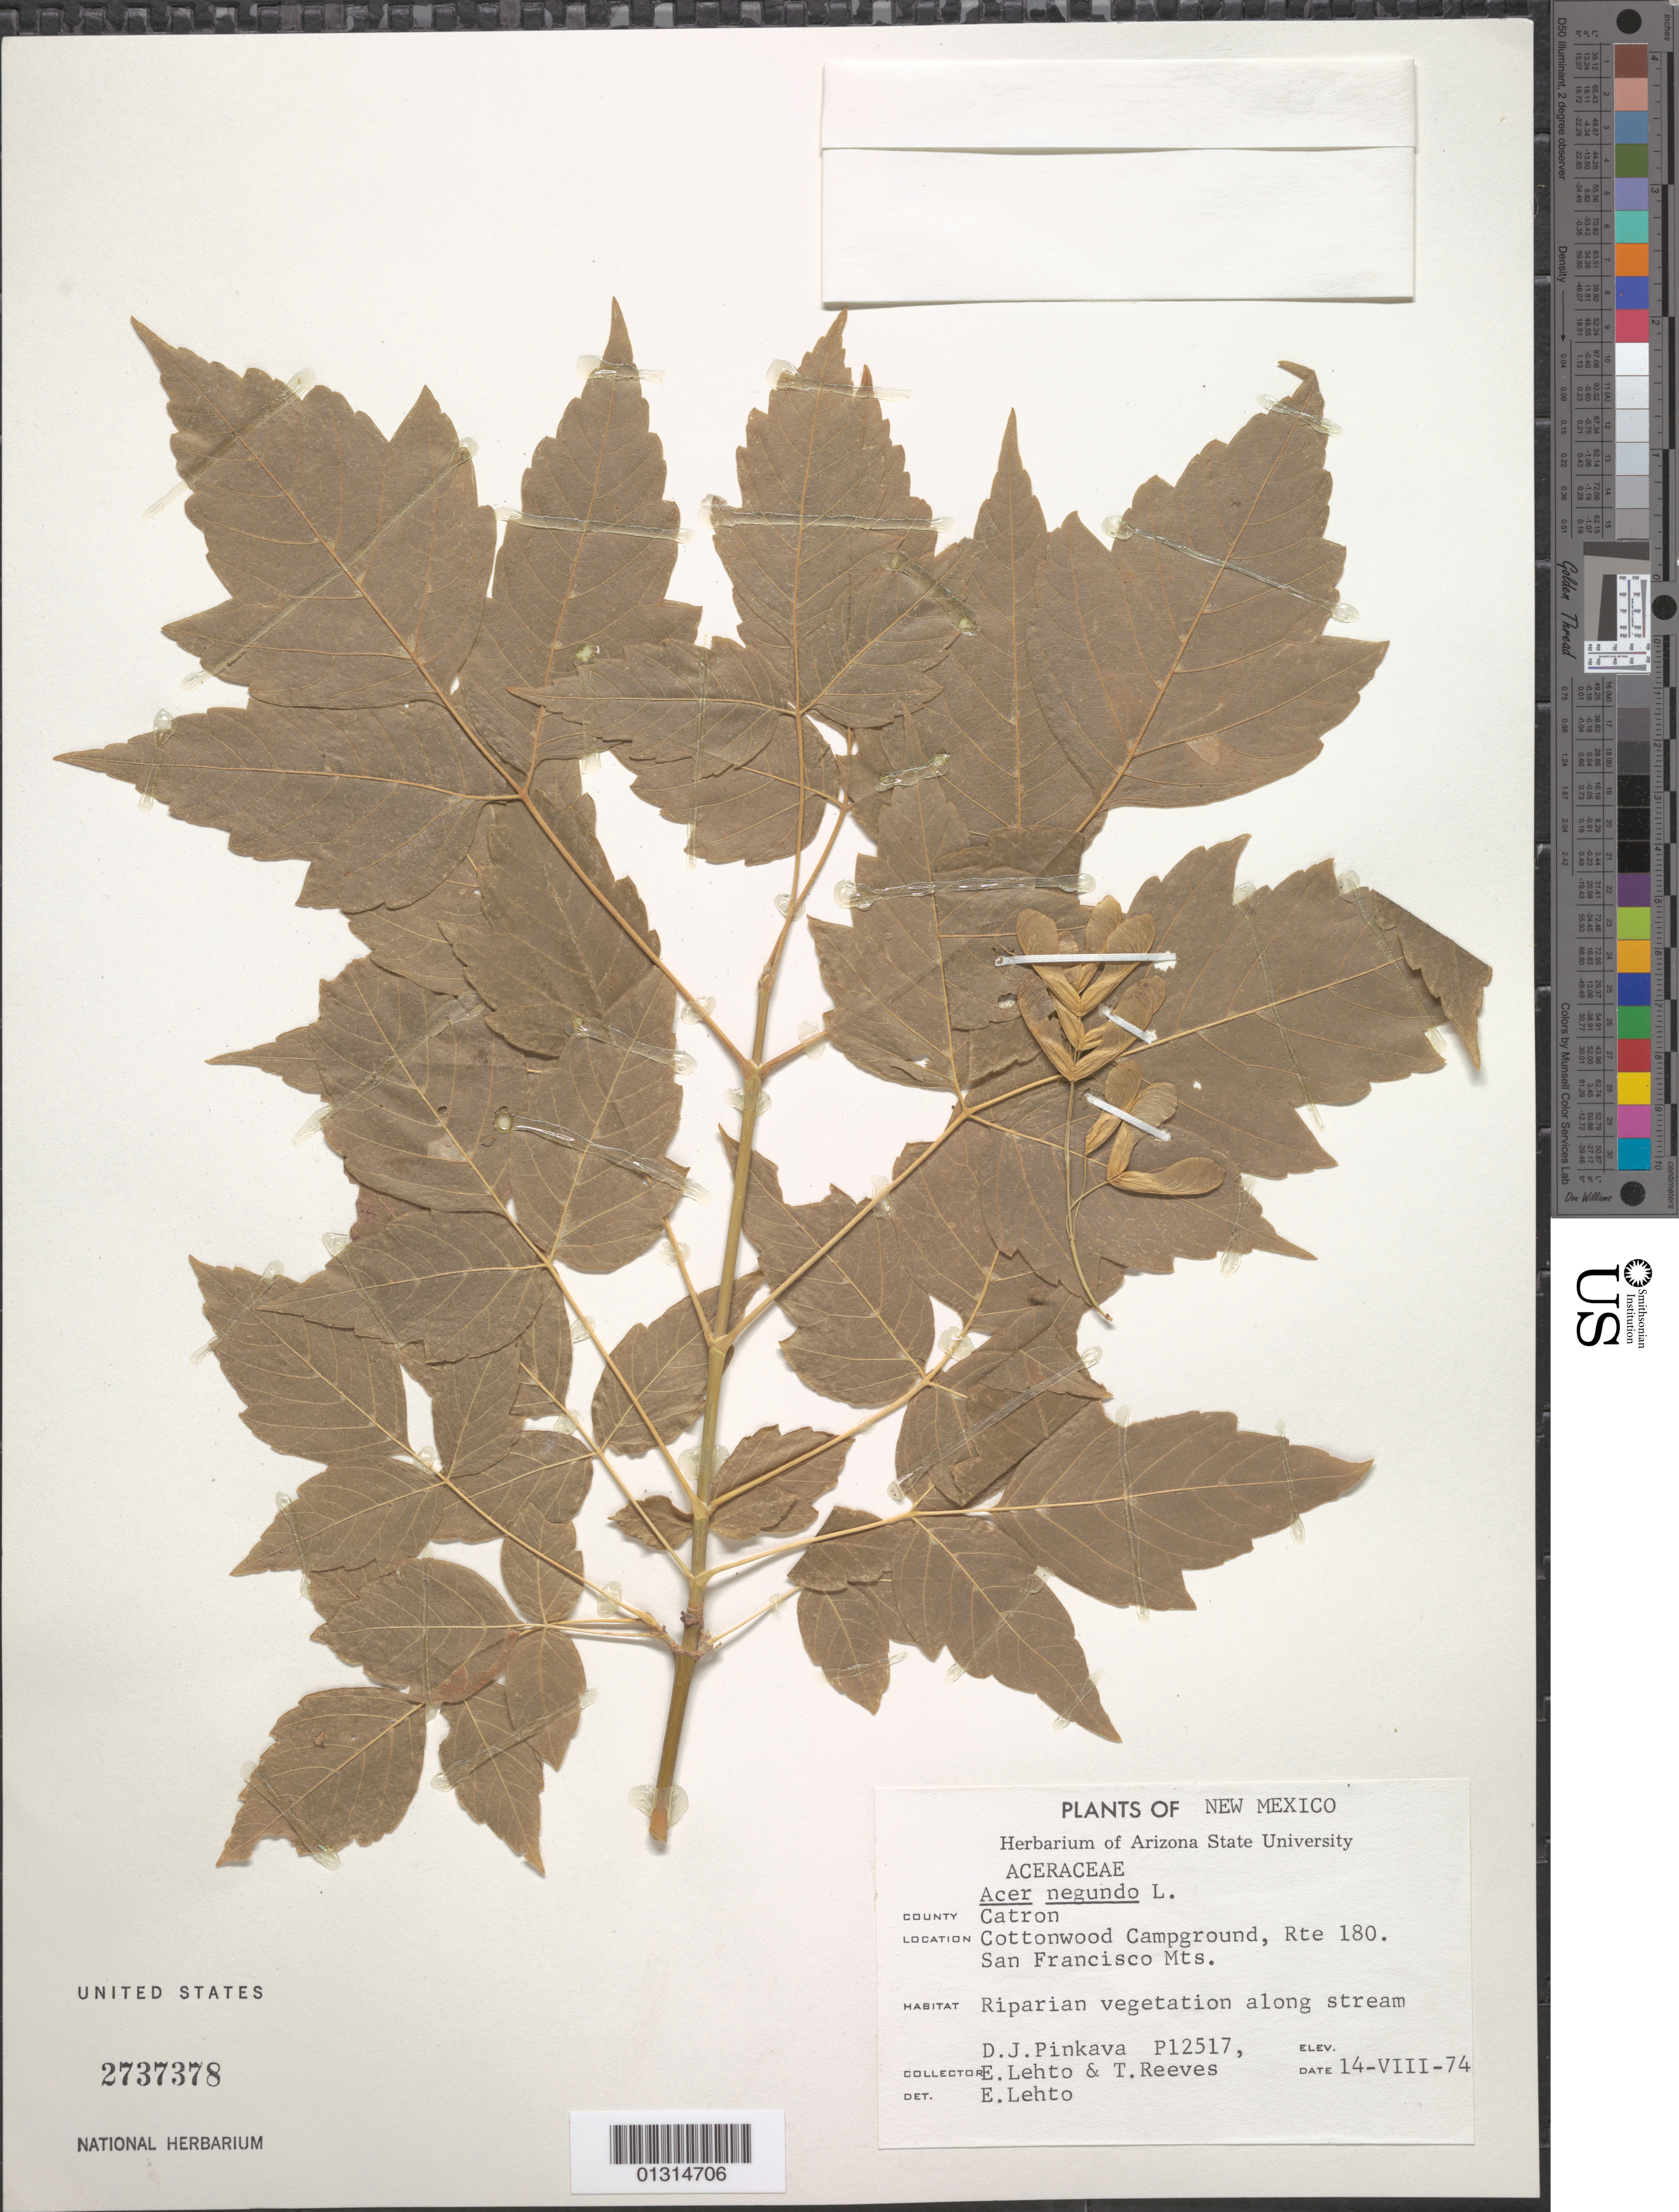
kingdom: Plantae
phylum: Tracheophyta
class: Magnoliopsida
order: Sapindales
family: Sapindaceae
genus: Acer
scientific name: Acer negundo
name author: L.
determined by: Lehto, E.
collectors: D. J. Pinkava, E. Lehto & T. Reeves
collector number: P12517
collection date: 1974-07-14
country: United States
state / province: New Mexico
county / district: Catron County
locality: Catron County, Cottonwood Campground, Rte. 180, San Francisco Mts.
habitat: Riparian vegetation along stream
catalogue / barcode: US 2737378